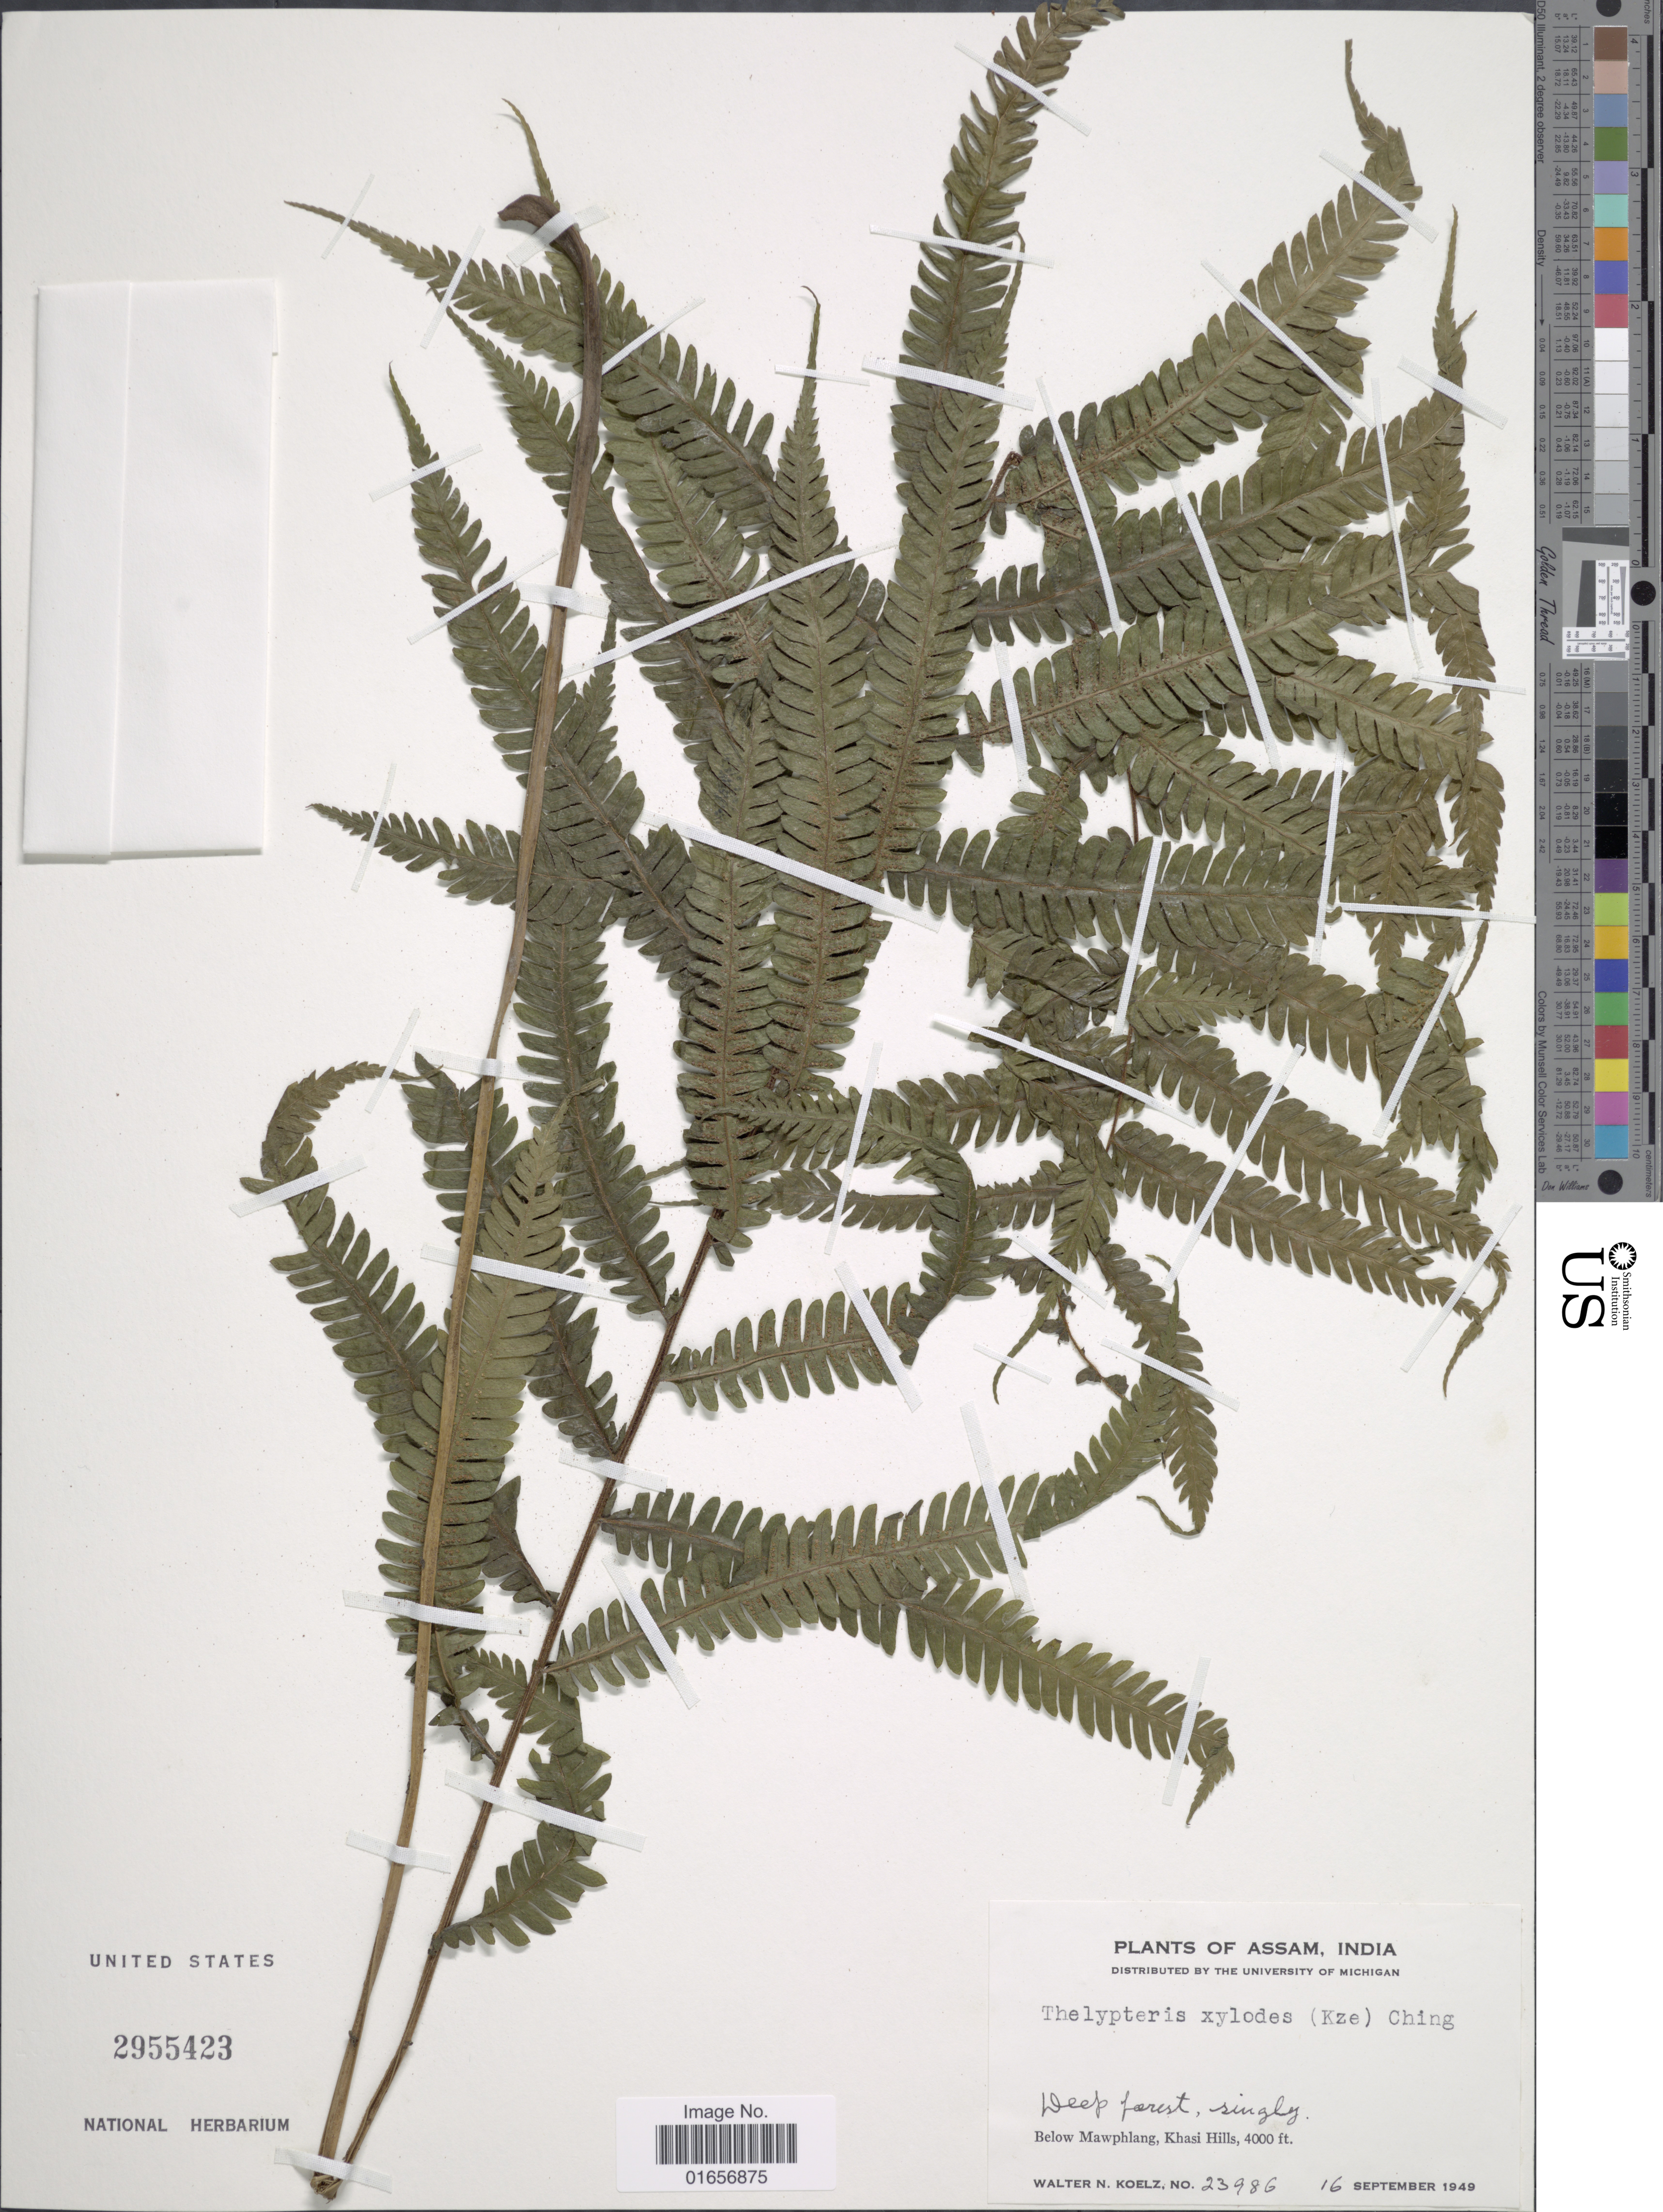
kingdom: Plantae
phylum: Tracheophyta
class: Polypodiopsida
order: Polypodiales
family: Thelypteridaceae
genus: Pseudocyclosorus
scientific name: Pseudocyclosorus tylodes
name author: (Kunze) Ching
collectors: W. N. Koelz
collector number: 23986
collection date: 1949-09-16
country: India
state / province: Meghalaya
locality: Below Mawphlang, Khasi Hills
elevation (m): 1219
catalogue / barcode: US 2955423